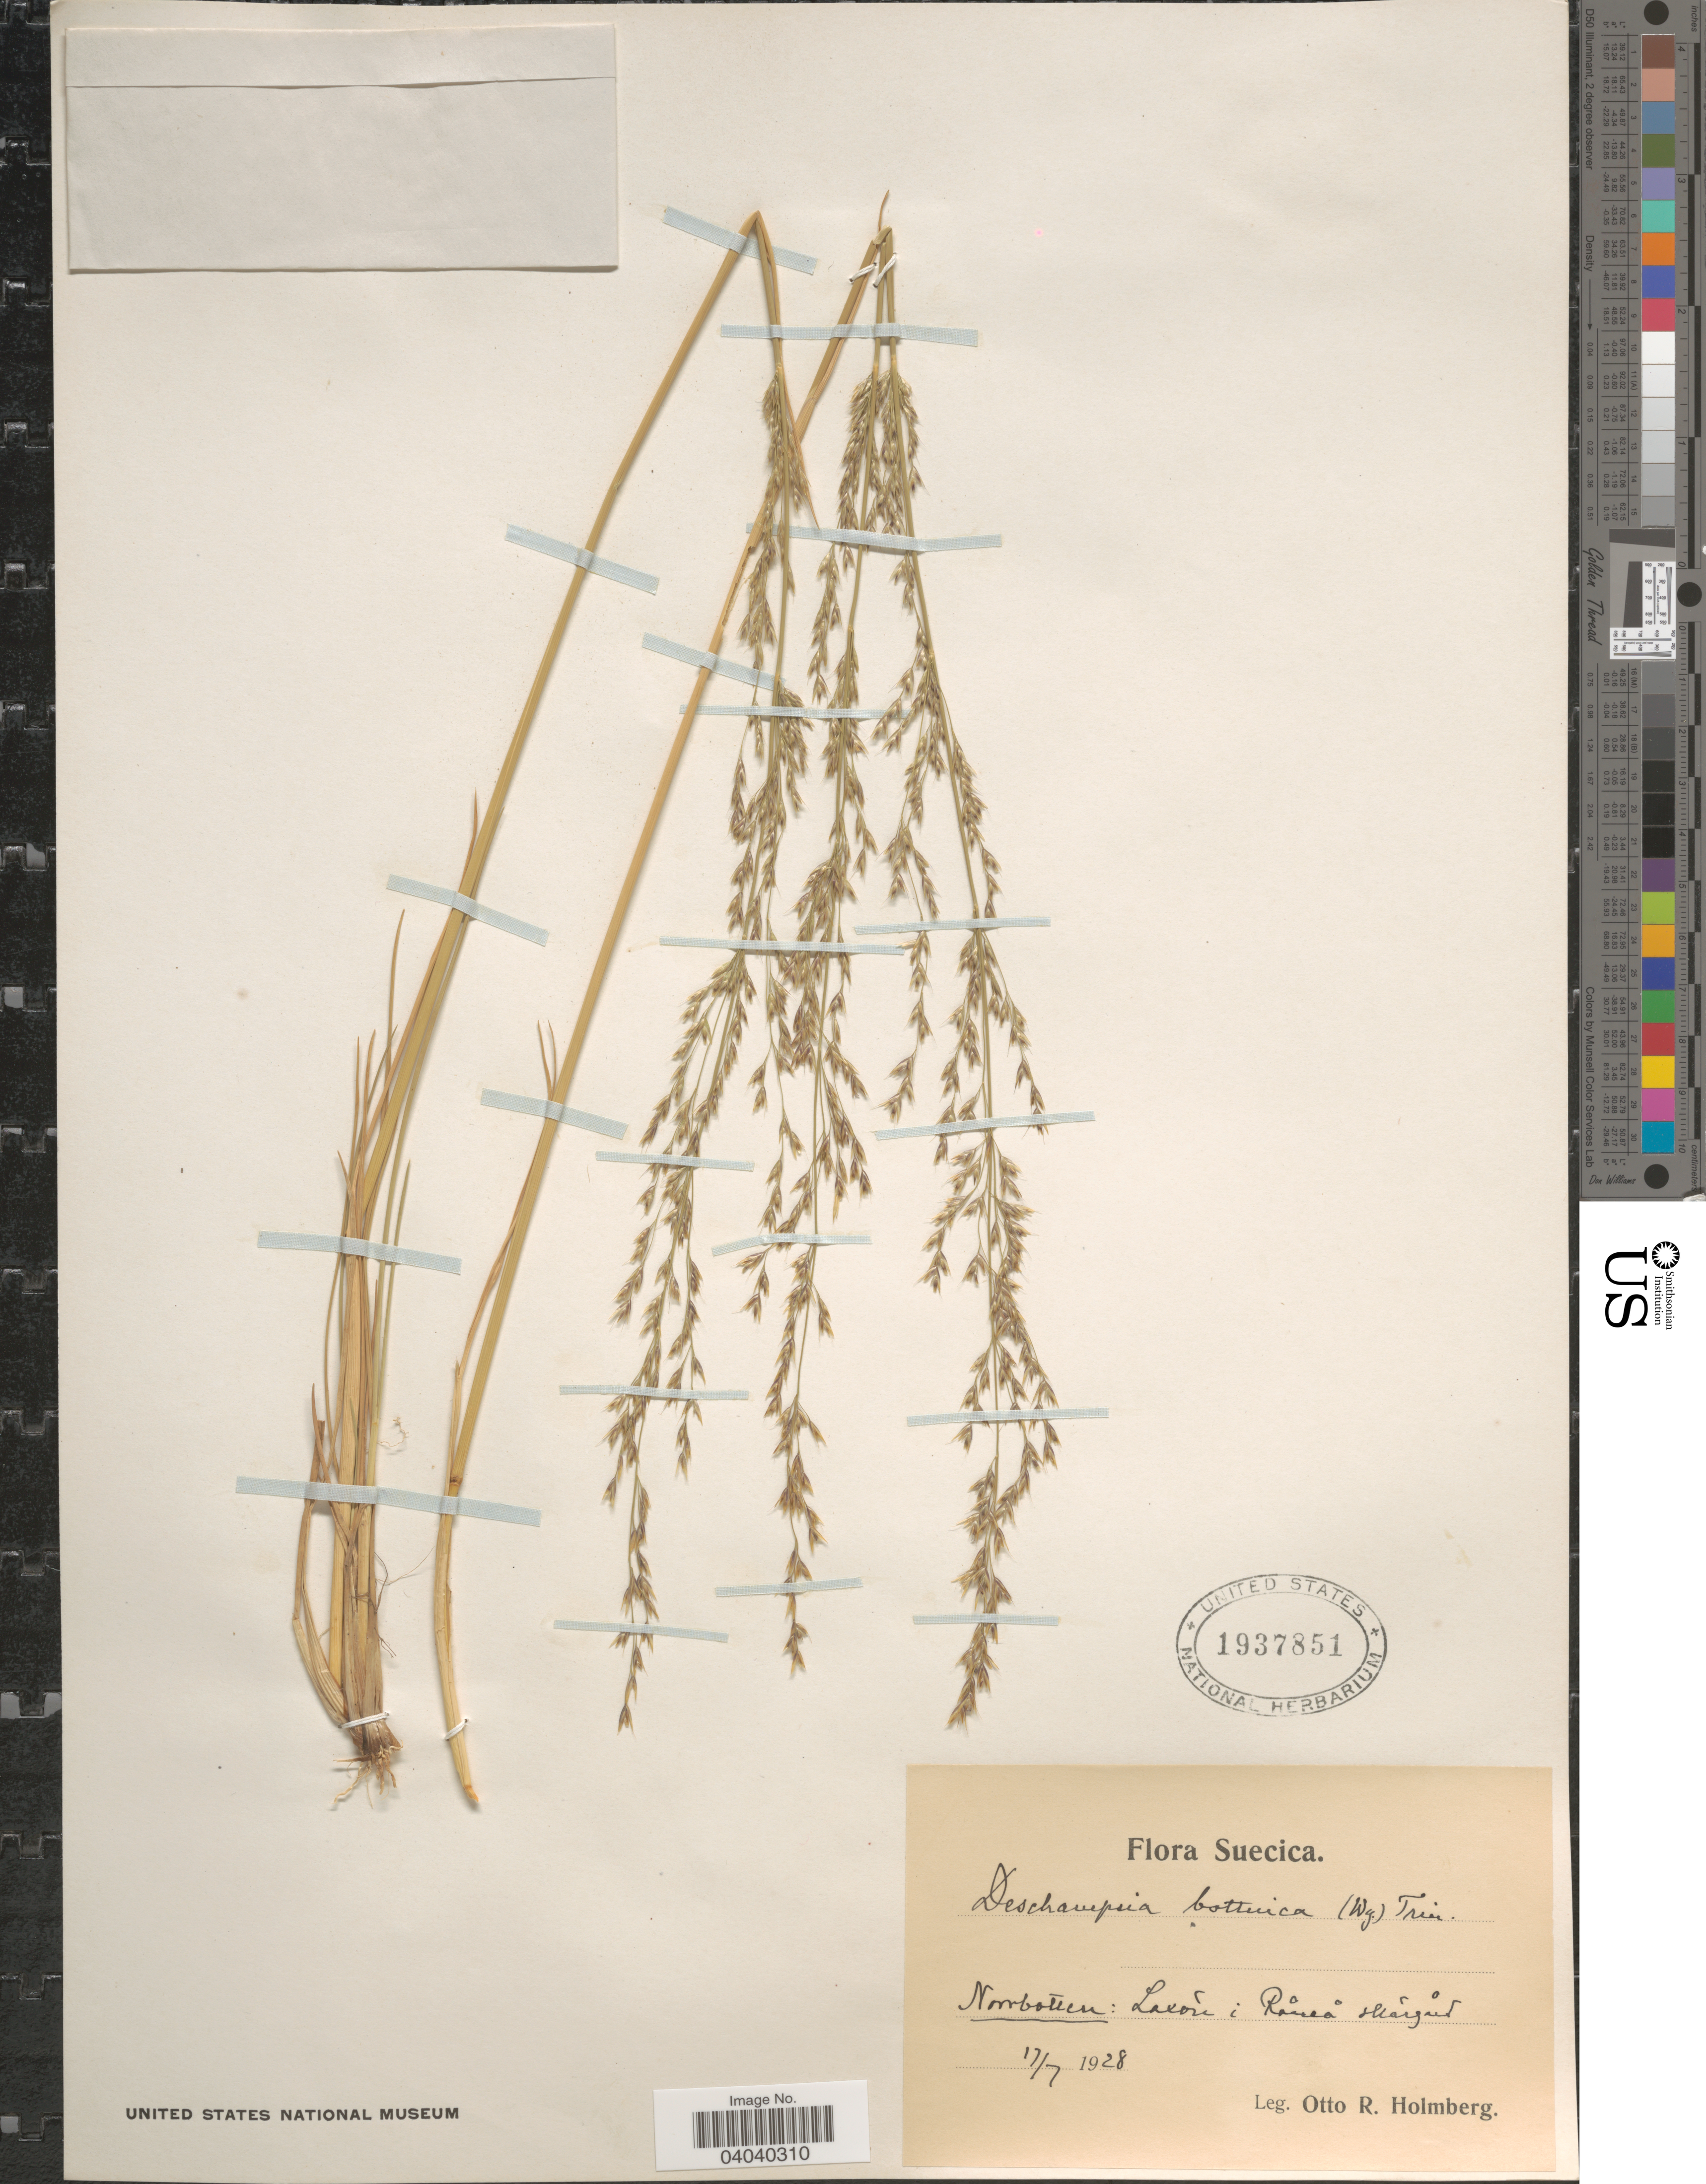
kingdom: Plantae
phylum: Tracheophyta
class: Liliopsida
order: Poales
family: Poaceae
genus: Deschampsia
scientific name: Deschampsia bottnica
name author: (Wahlenb.) Trin.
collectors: O. Holmberg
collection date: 1928-07-17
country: Sweden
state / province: Norrbotten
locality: Suecica. Norrbotten: Laxón: Råneå skárgård.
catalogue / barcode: US 1937851